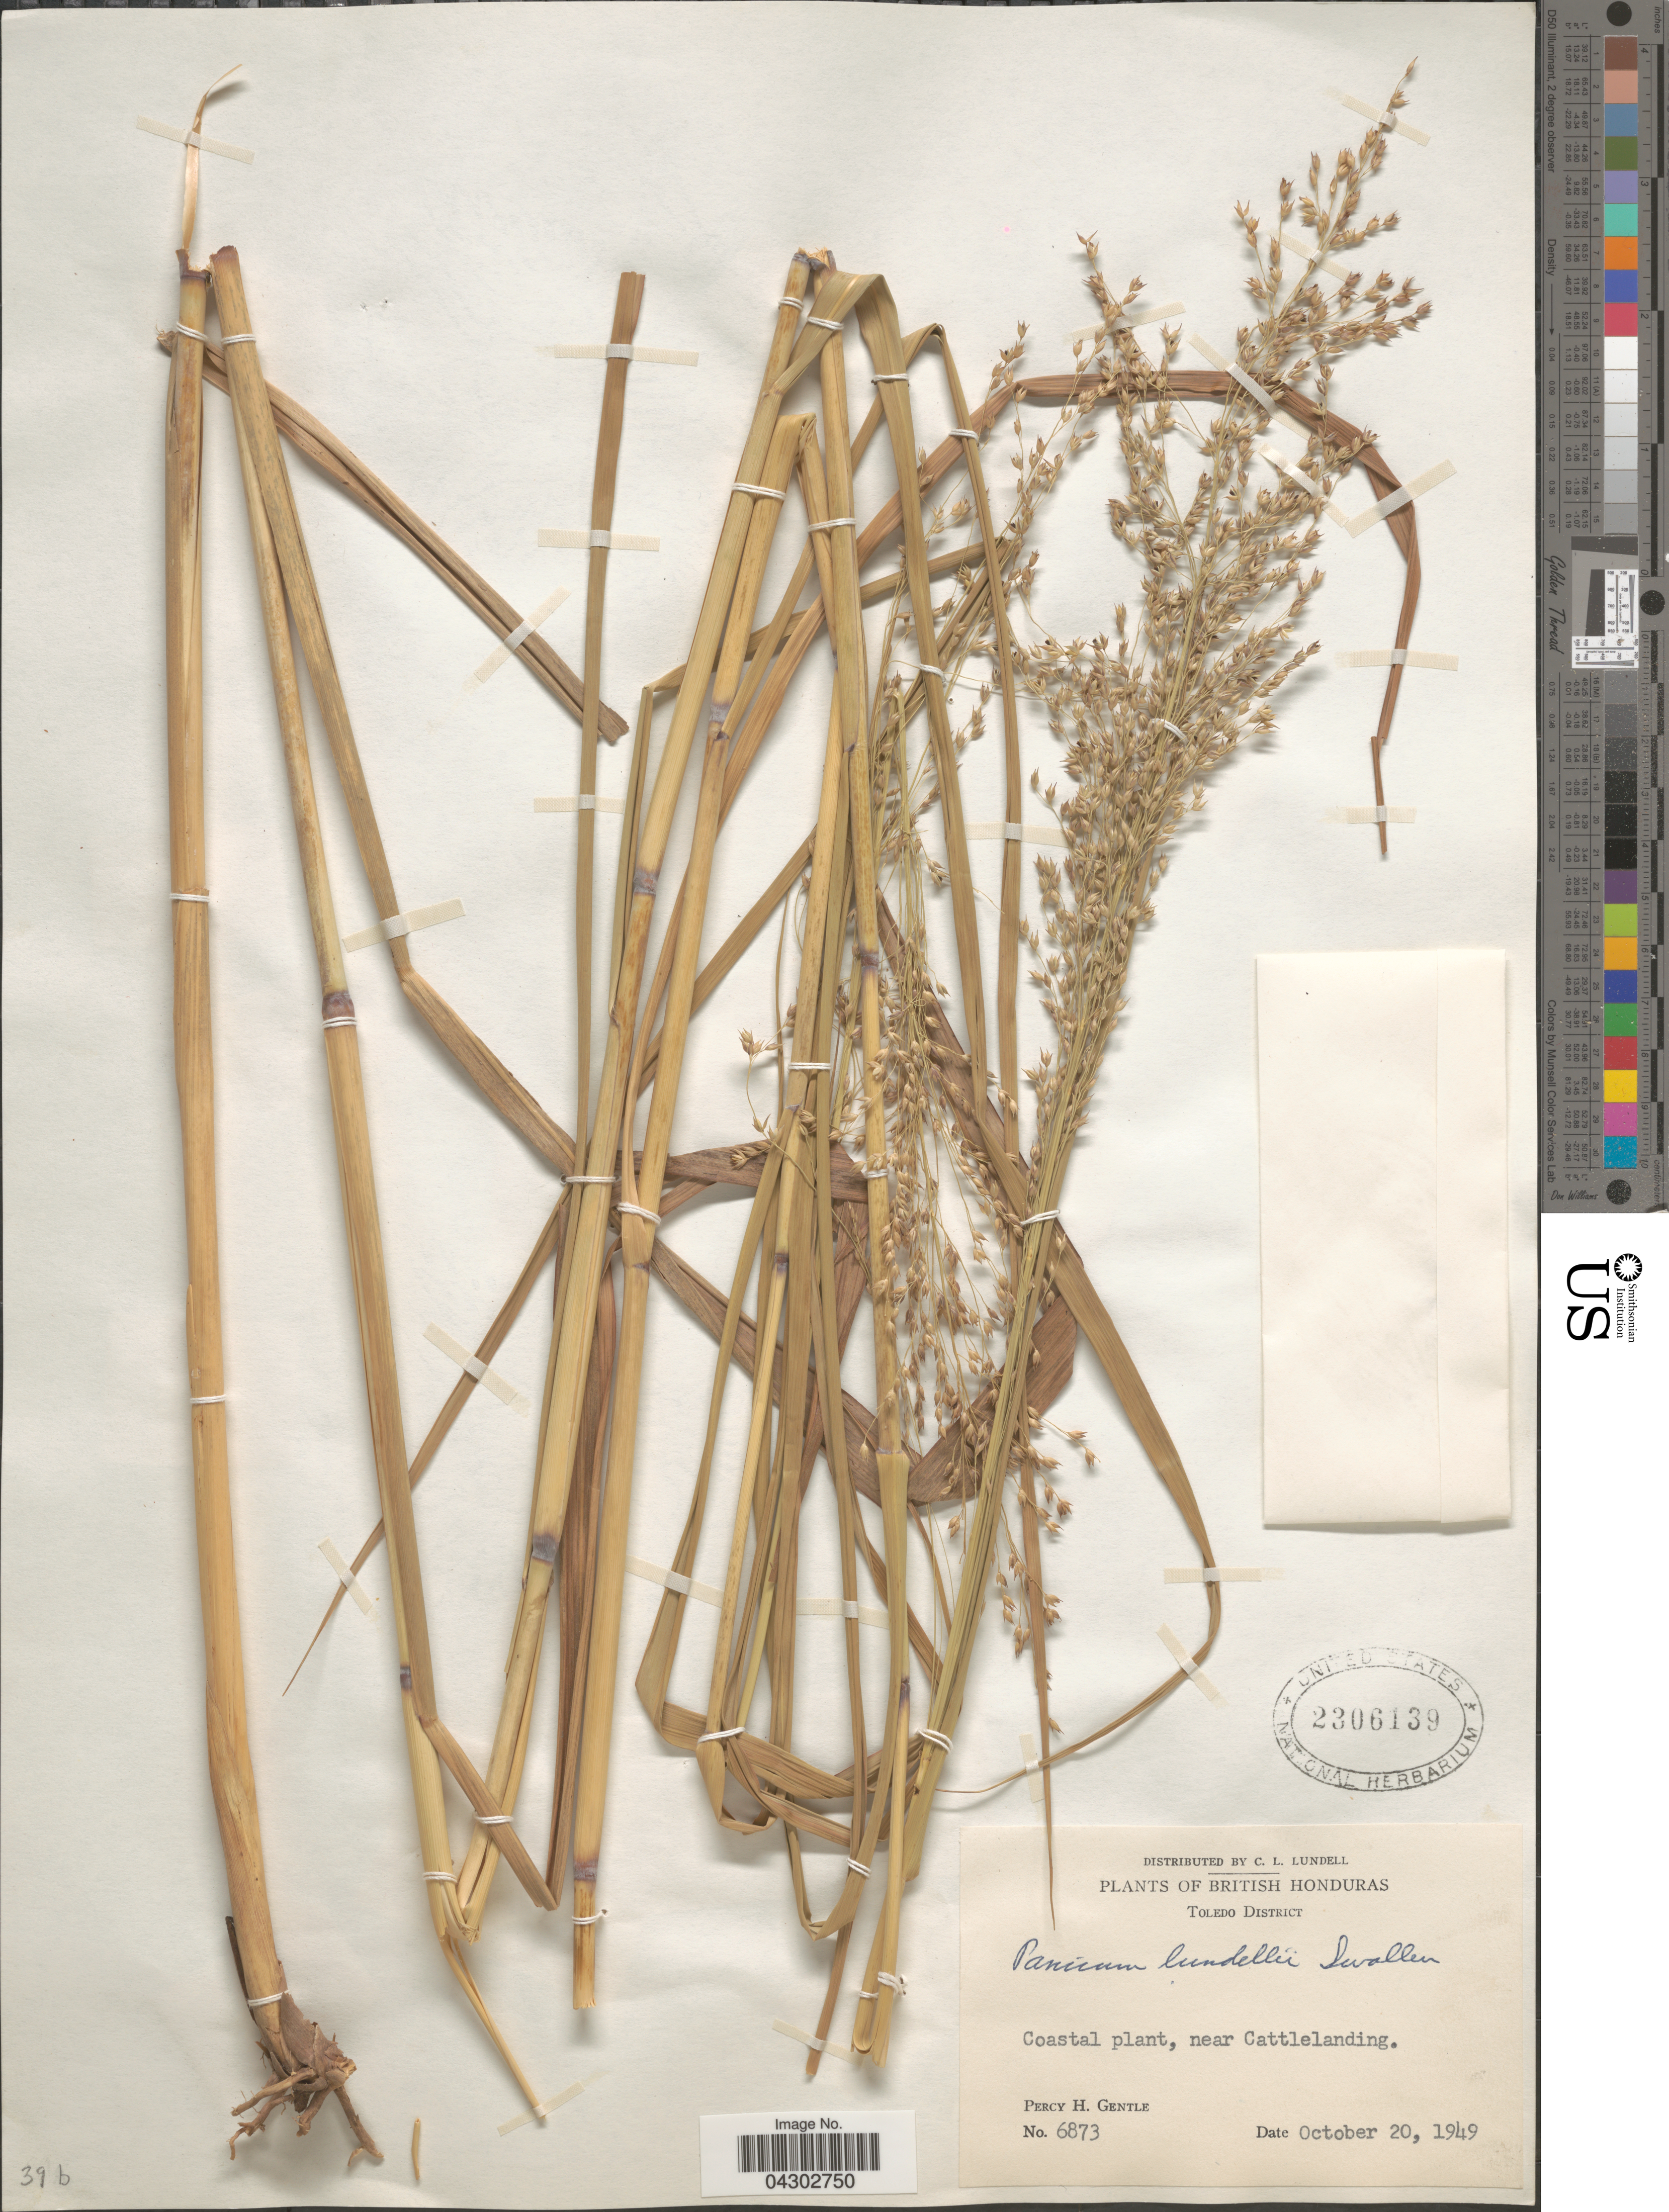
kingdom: Plantae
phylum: Tracheophyta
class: Liliopsida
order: Poales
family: Poaceae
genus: Panicum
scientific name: Panicum altum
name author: Hitchc. & Chase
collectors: P. H. Gentle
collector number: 6873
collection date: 1949-10-20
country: Belize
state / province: Toledo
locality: British Honduras. Toledo District. Coastal plant, near Cattlelanding.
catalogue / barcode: US 2306139